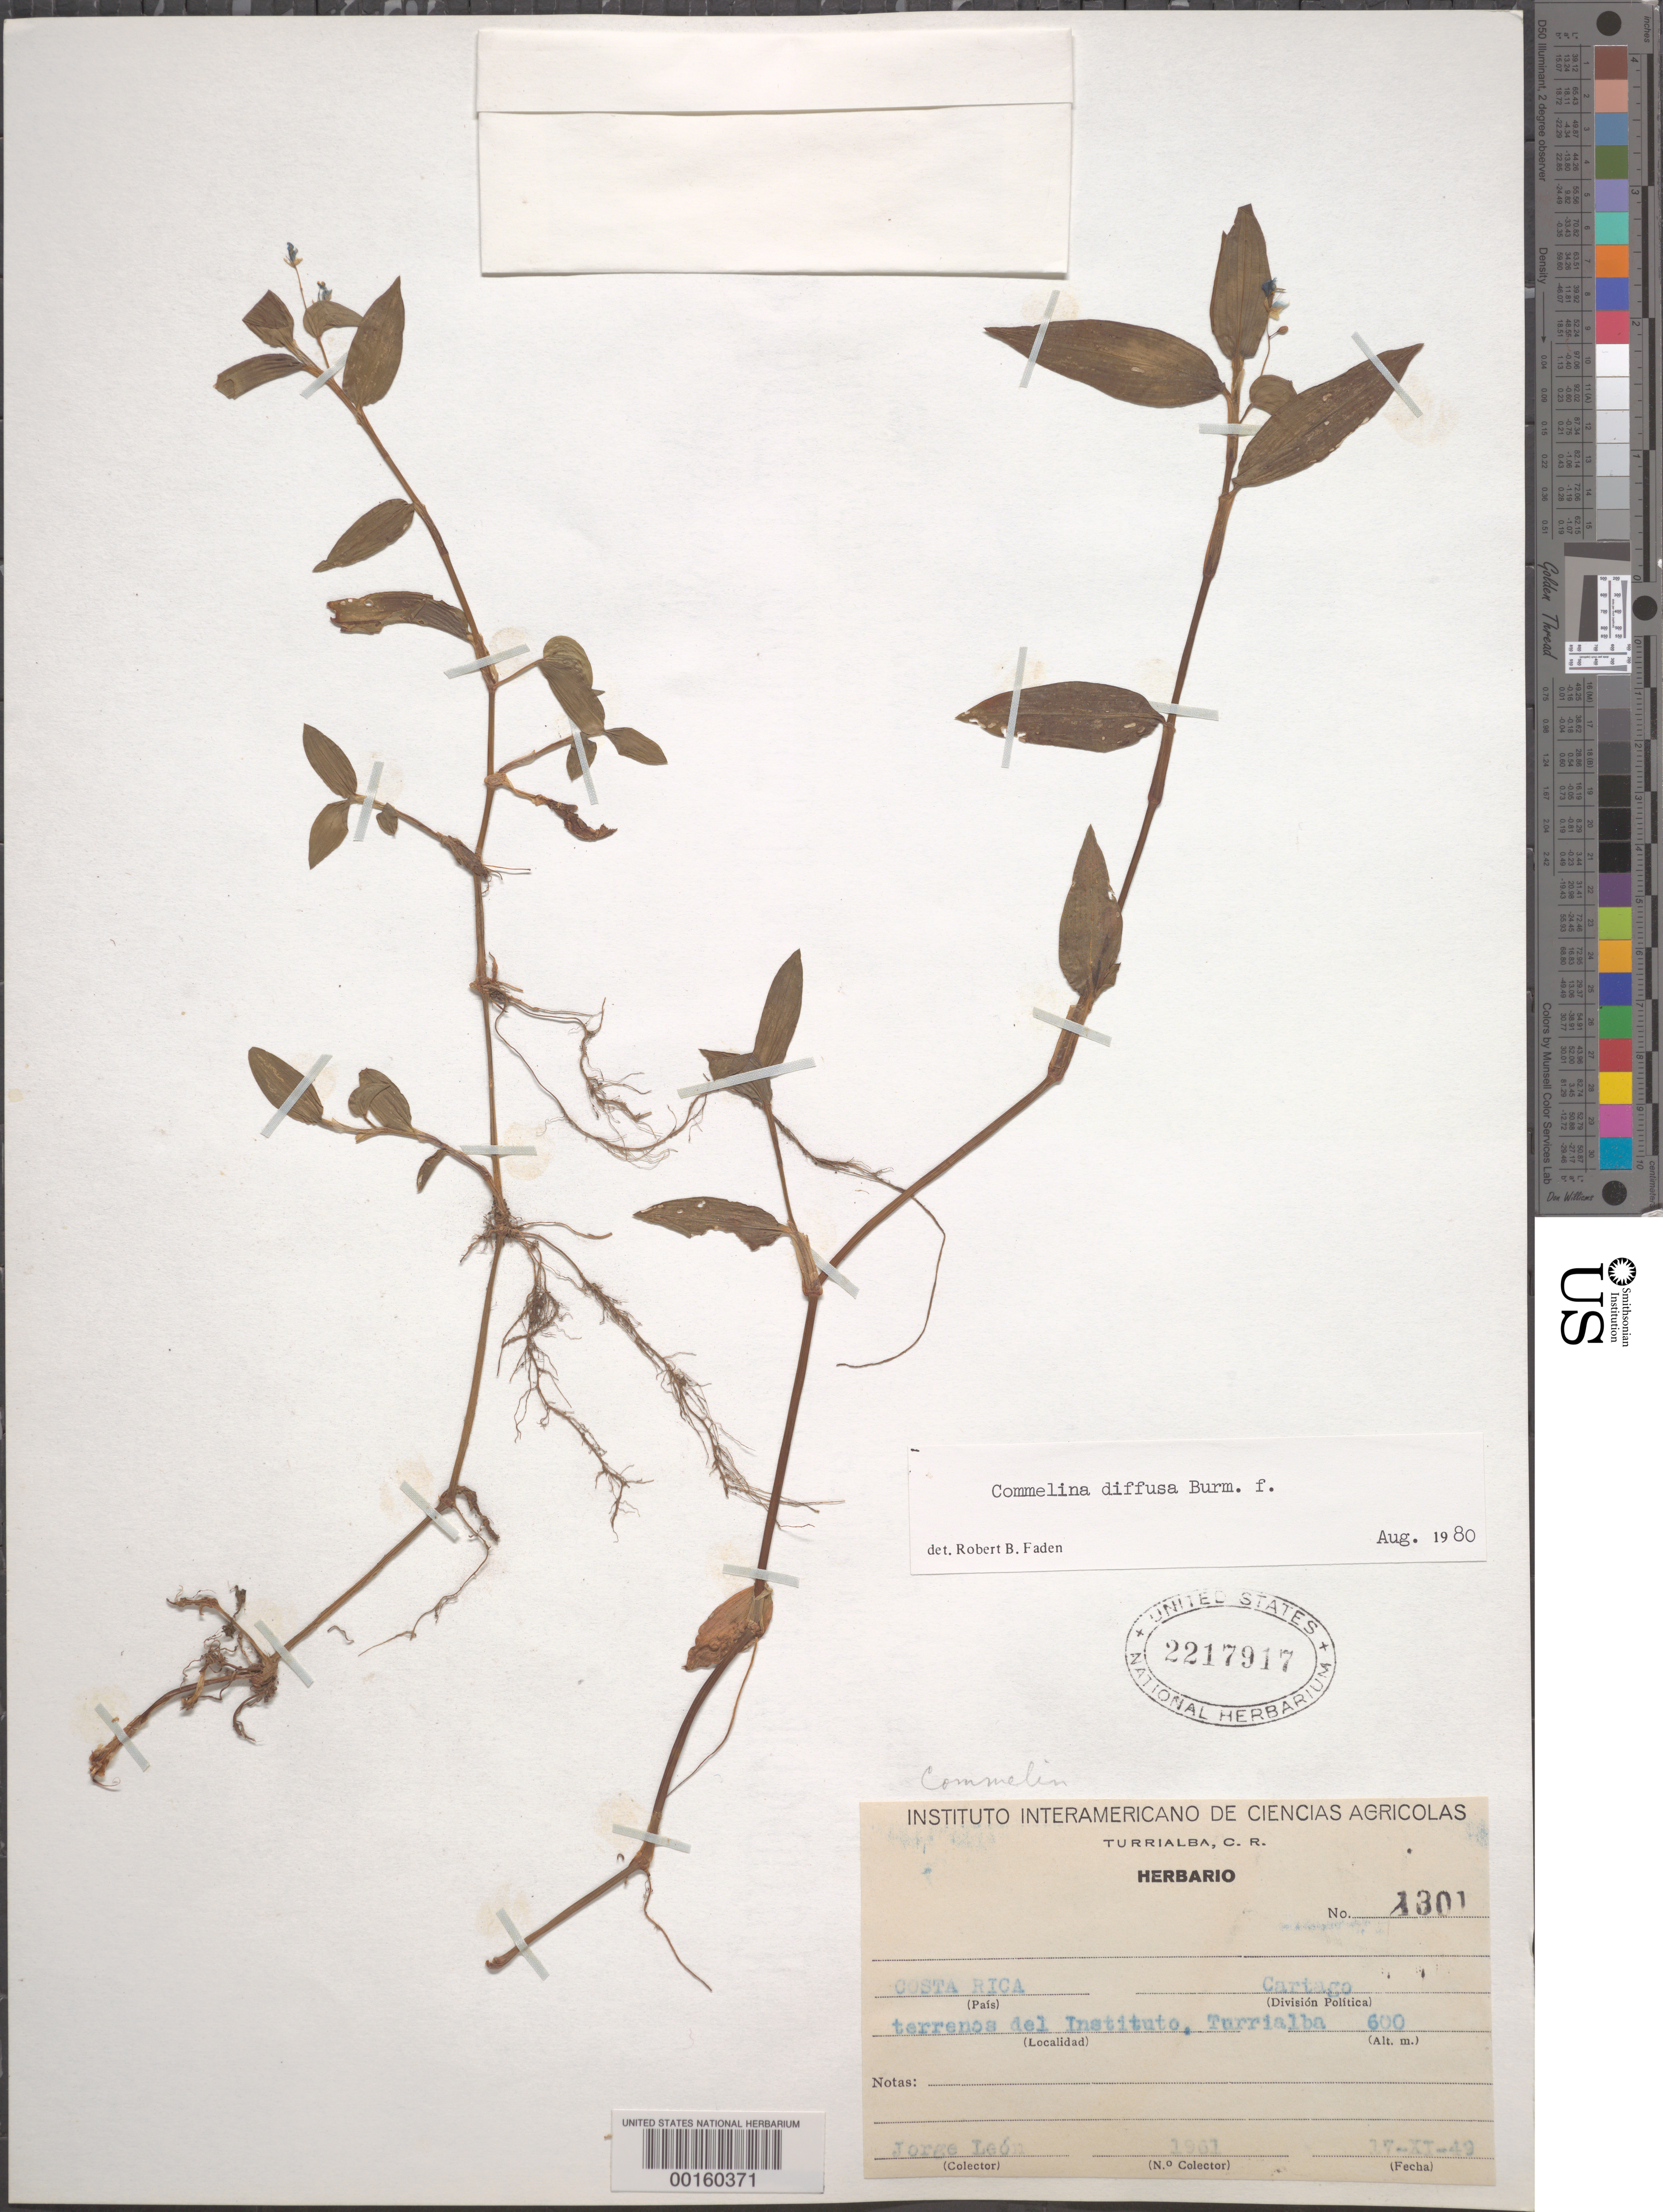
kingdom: Plantae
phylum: Tracheophyta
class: Liliopsida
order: Commelinales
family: Commelinaceae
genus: Commelina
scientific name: Commelina diffusa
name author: Burm. f.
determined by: Faden, Robert B., (US), Smithsonian Institution - National Museum of Natural History (UNITED STATES)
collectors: J. León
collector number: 1301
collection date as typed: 1961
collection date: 1961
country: Costa Rica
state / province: Cartago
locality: Turrialba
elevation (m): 600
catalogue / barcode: US 2217917